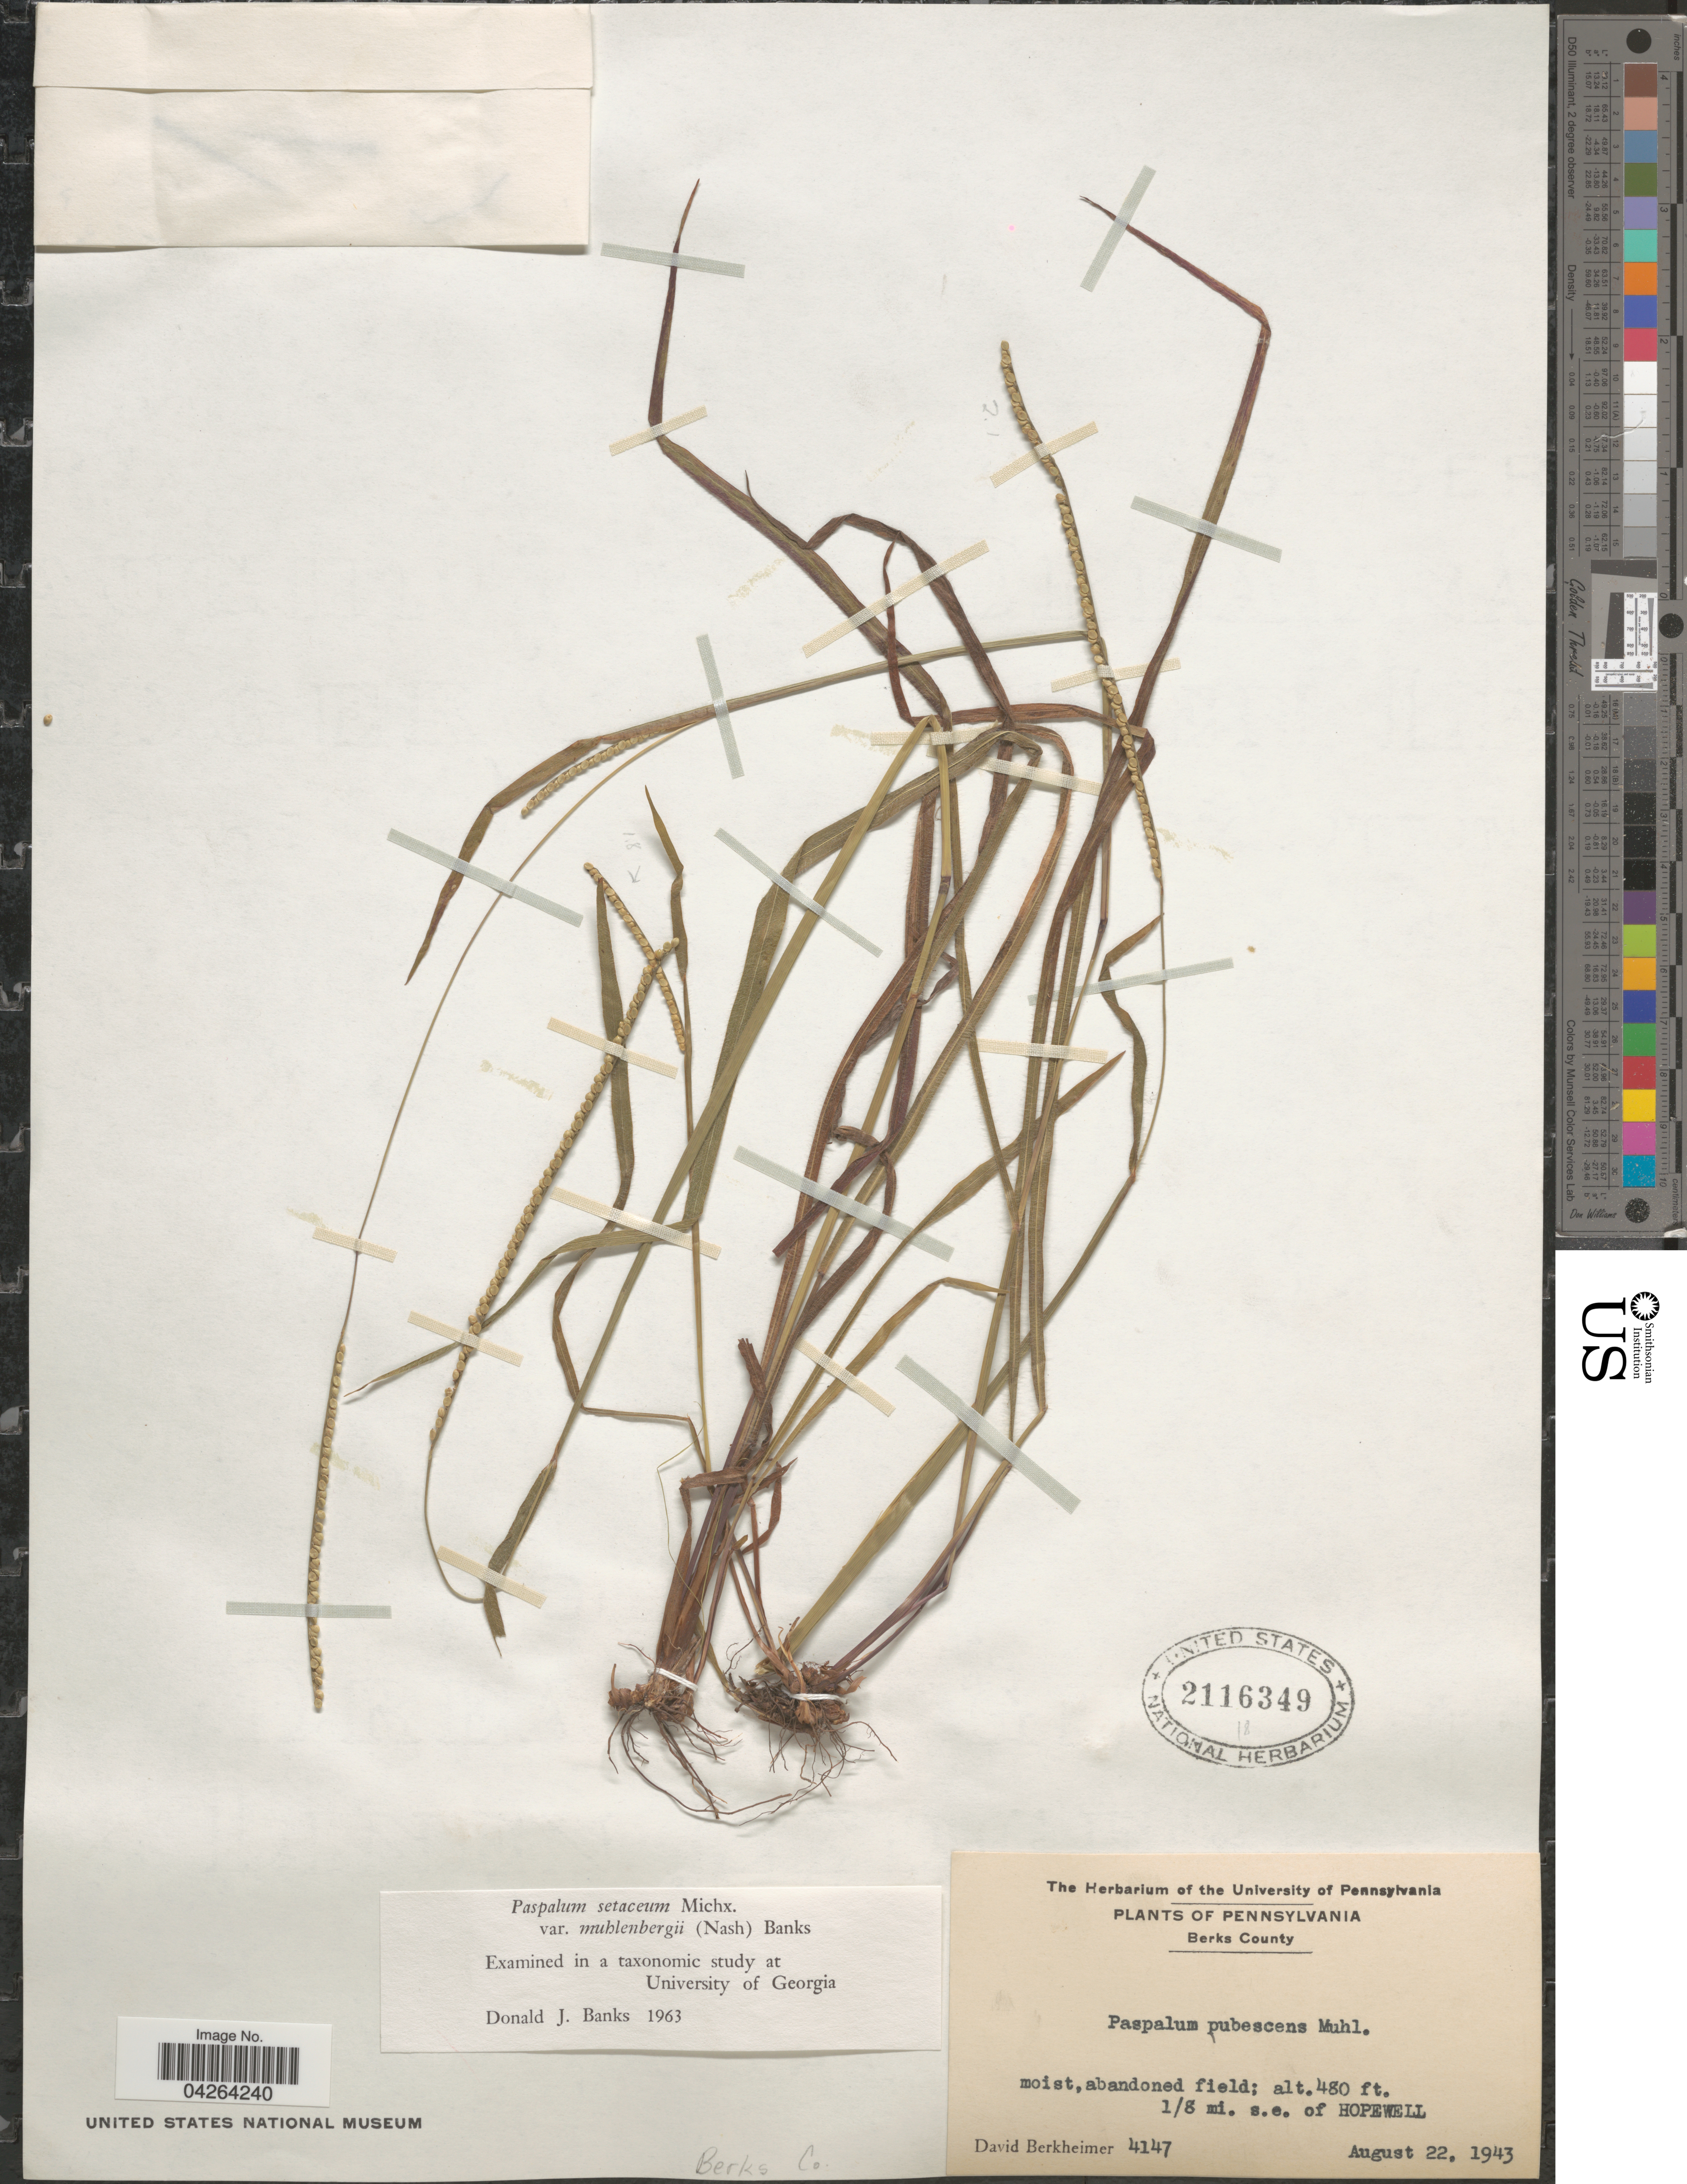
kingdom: Plantae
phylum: Tracheophyta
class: Liliopsida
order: Poales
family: Poaceae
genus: Paspalum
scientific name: Paspalum setaceum var. muhlenbergii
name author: (Nash) D.J. Banks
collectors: D. Berkheimer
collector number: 4147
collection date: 1943-08-22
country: United States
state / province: Pennsylvania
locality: Berks County. 1/8 mi. s. e. of Hopewell.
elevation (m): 146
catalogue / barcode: US 2116349